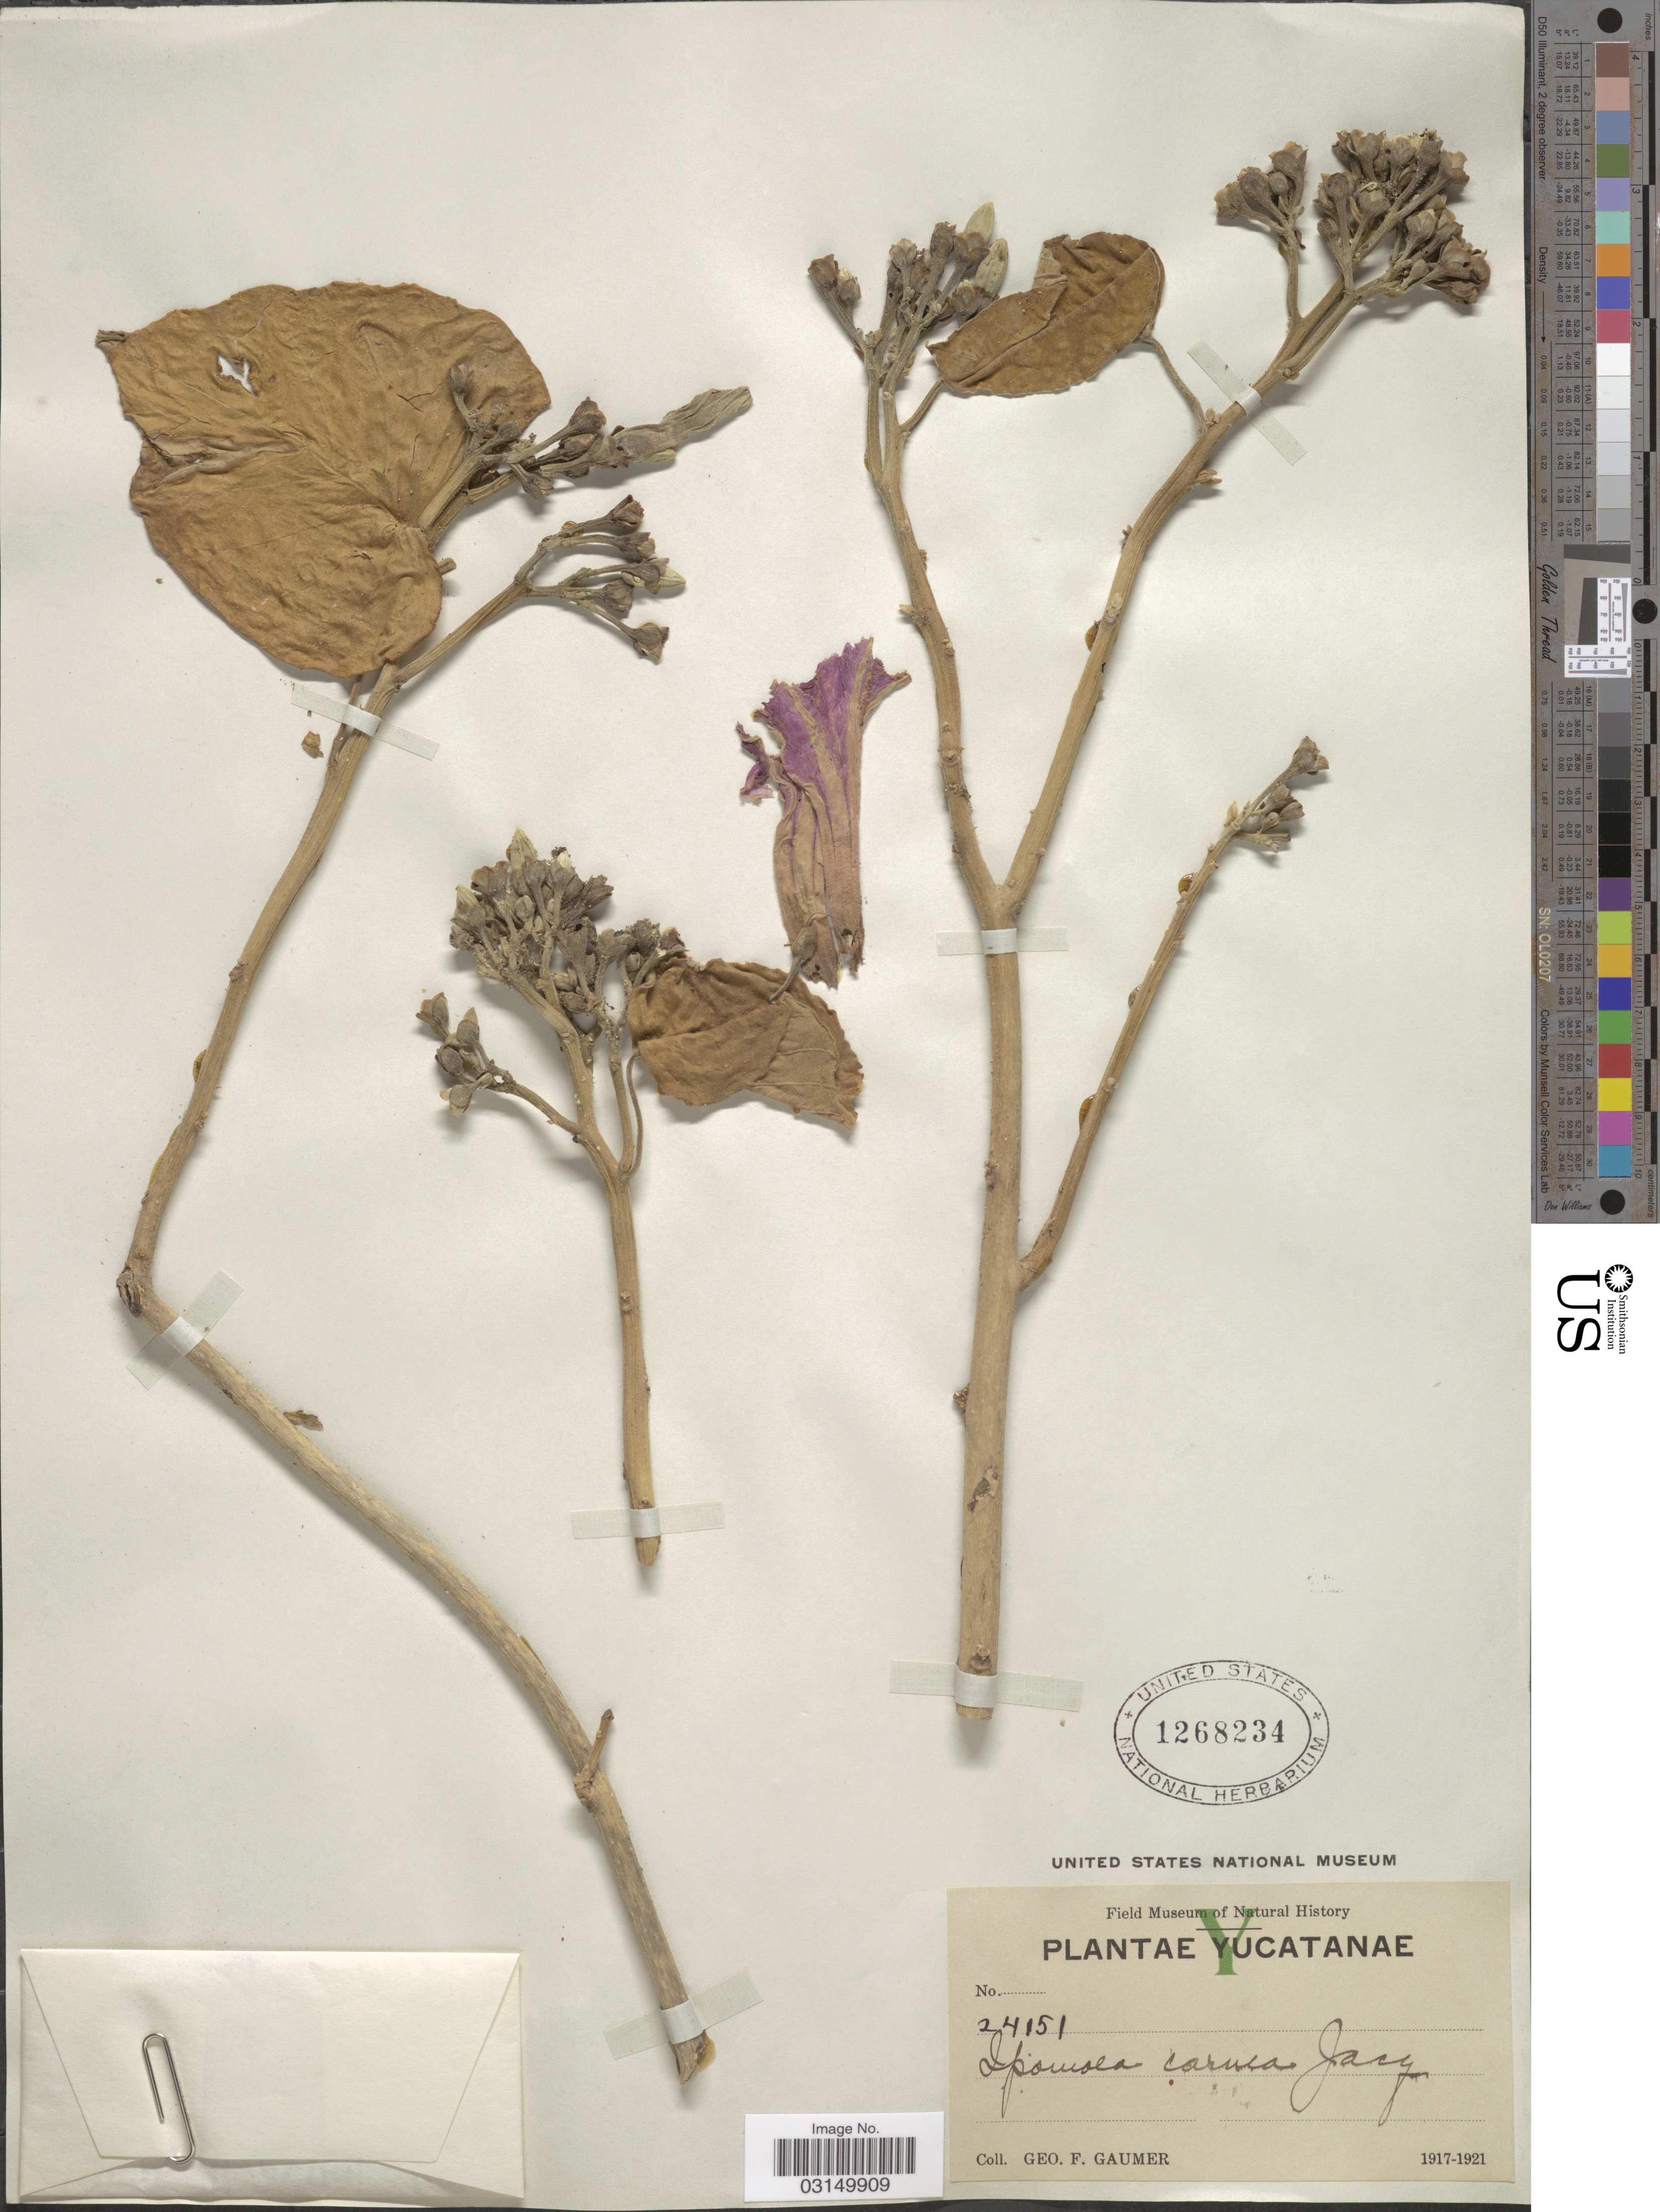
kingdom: Plantae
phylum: Tracheophyta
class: Magnoliopsida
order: Solanales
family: Convolvulaceae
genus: Ipomoea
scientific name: Ipomoea carnea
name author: Jacq.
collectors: G. F. Gaumer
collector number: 24151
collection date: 1917/1921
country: Mexico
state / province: Yucatán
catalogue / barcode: US 1268234